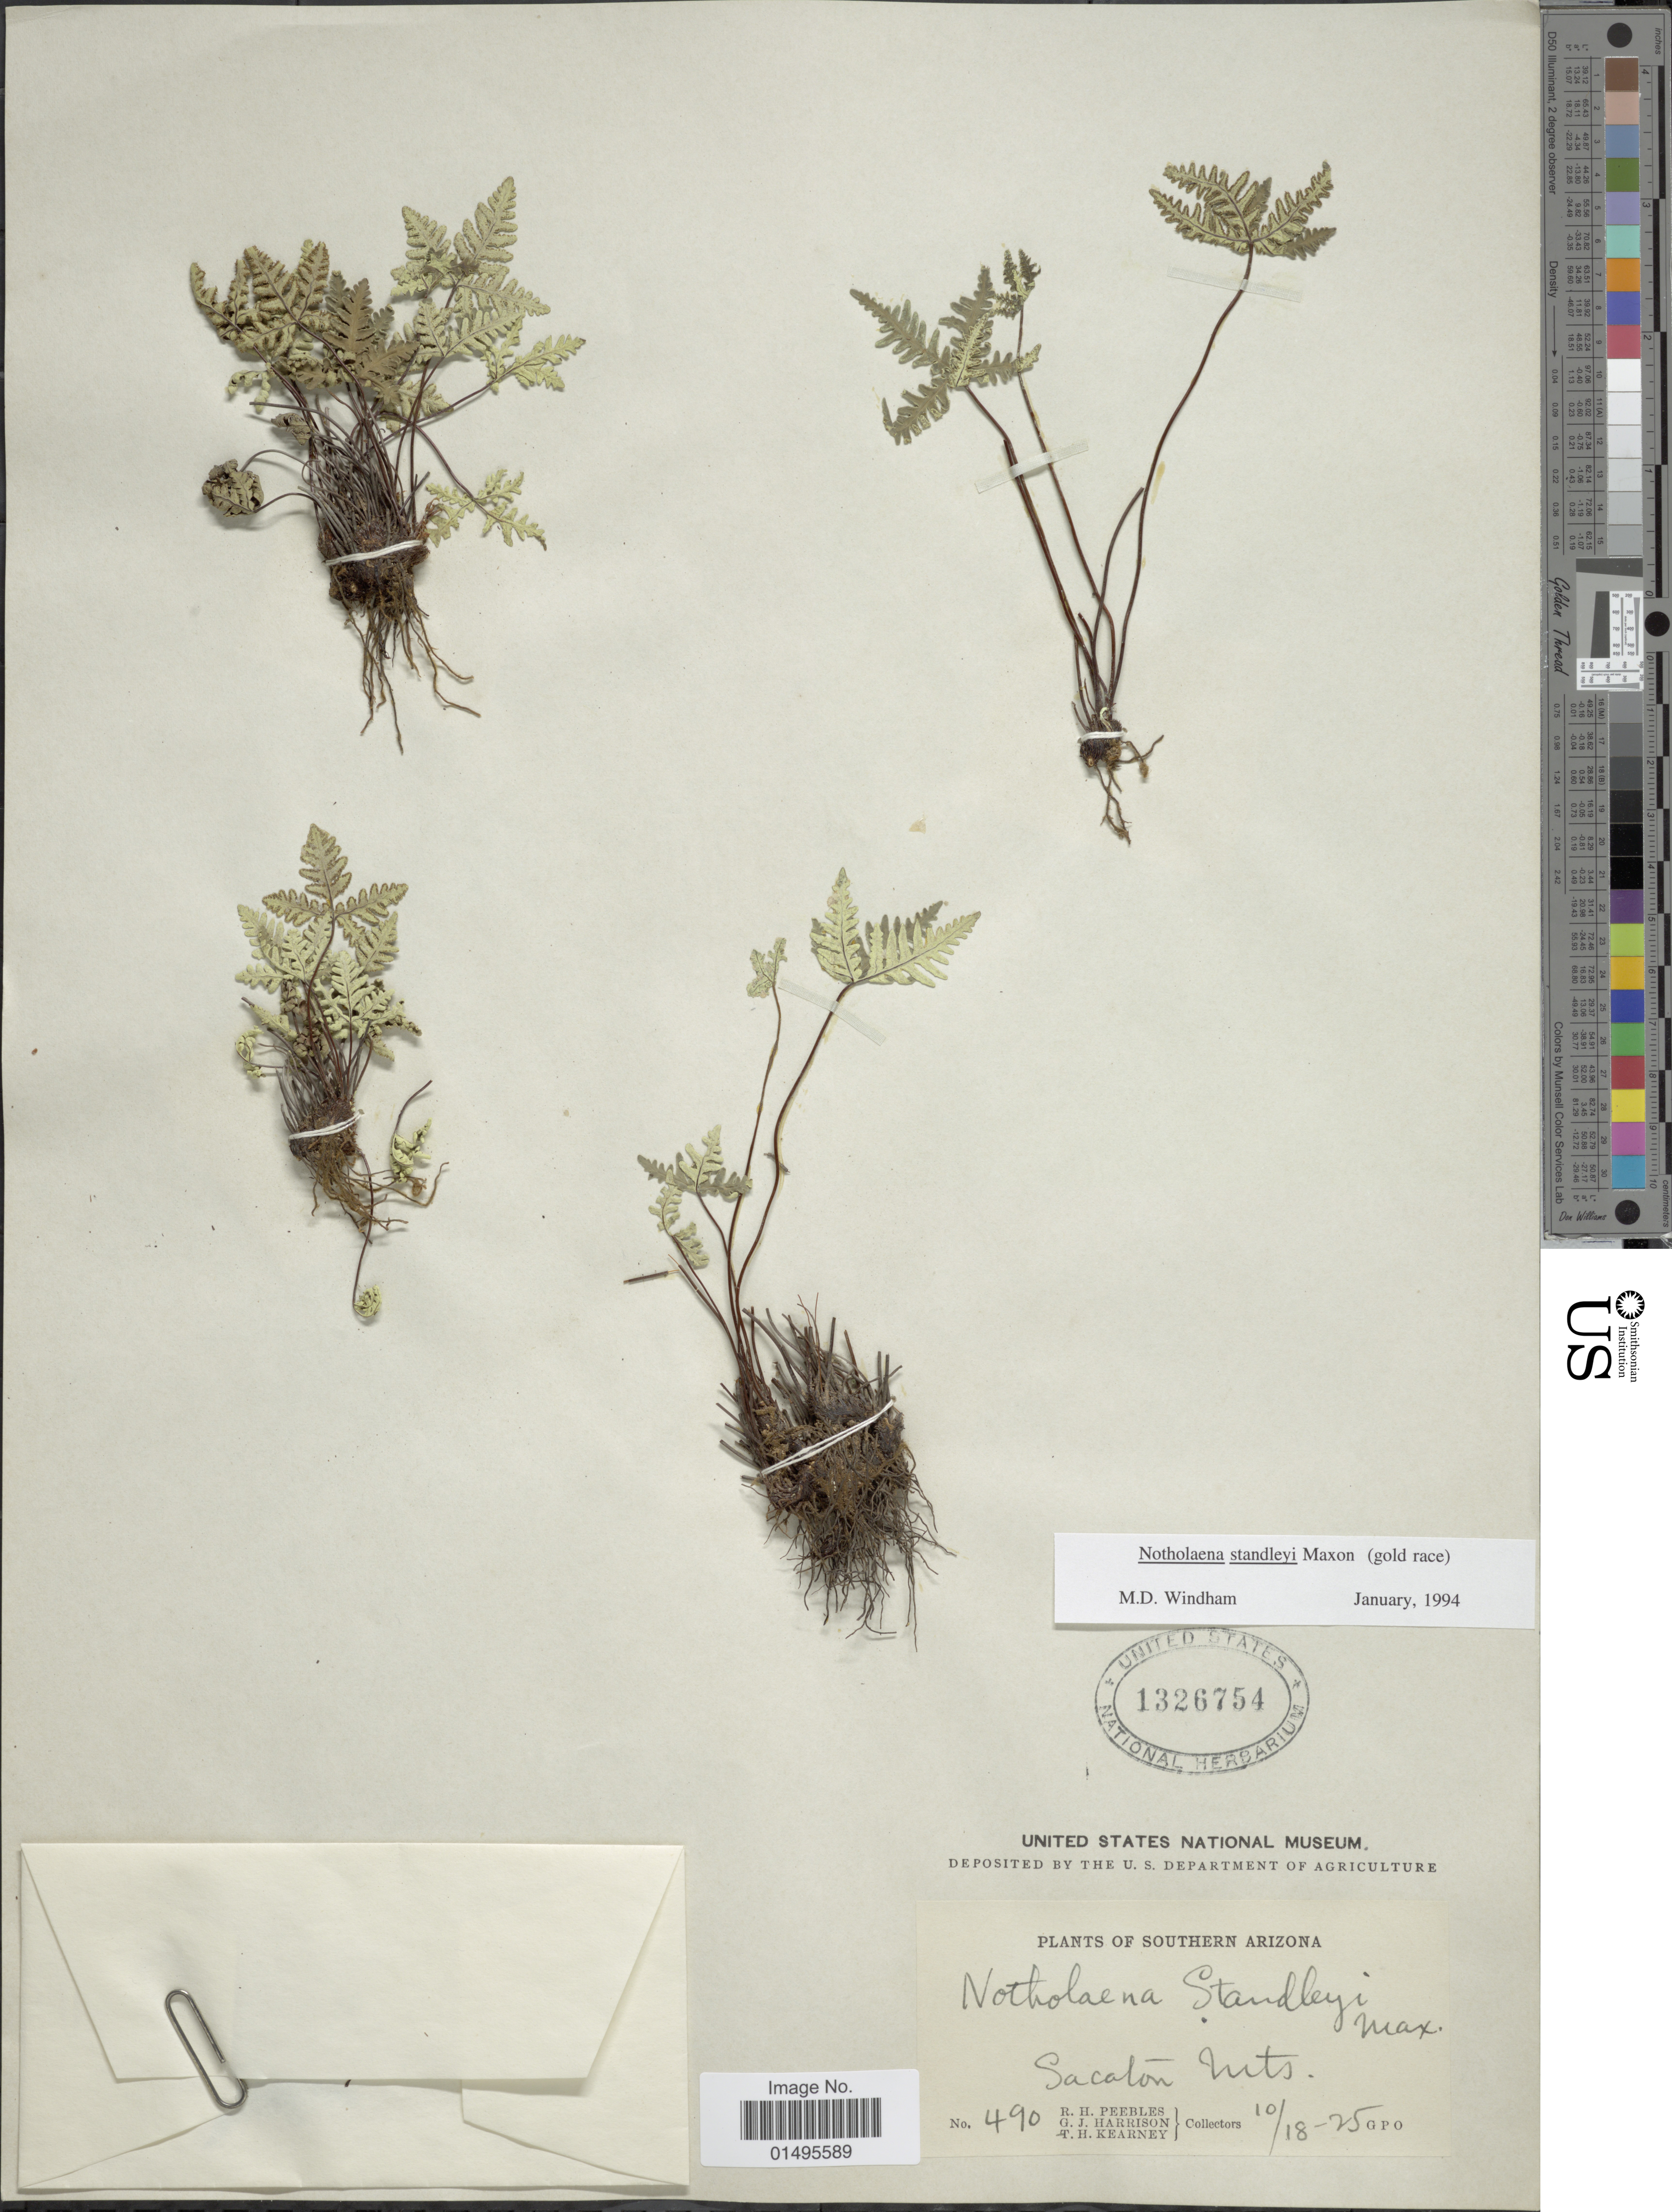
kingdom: Plantae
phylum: Tracheophyta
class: Polypodiopsida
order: Polypodiales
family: Pteridaceae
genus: Notholaena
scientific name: Notholaena standleyi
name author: Maxon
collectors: R. H. Peebles, G. J. Harrison & T. H. Kearney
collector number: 490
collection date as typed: Transcribed d/m/y: 18/10/25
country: United States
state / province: Arizona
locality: Southern Arizona, Sacaton Mts.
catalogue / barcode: US 1326754